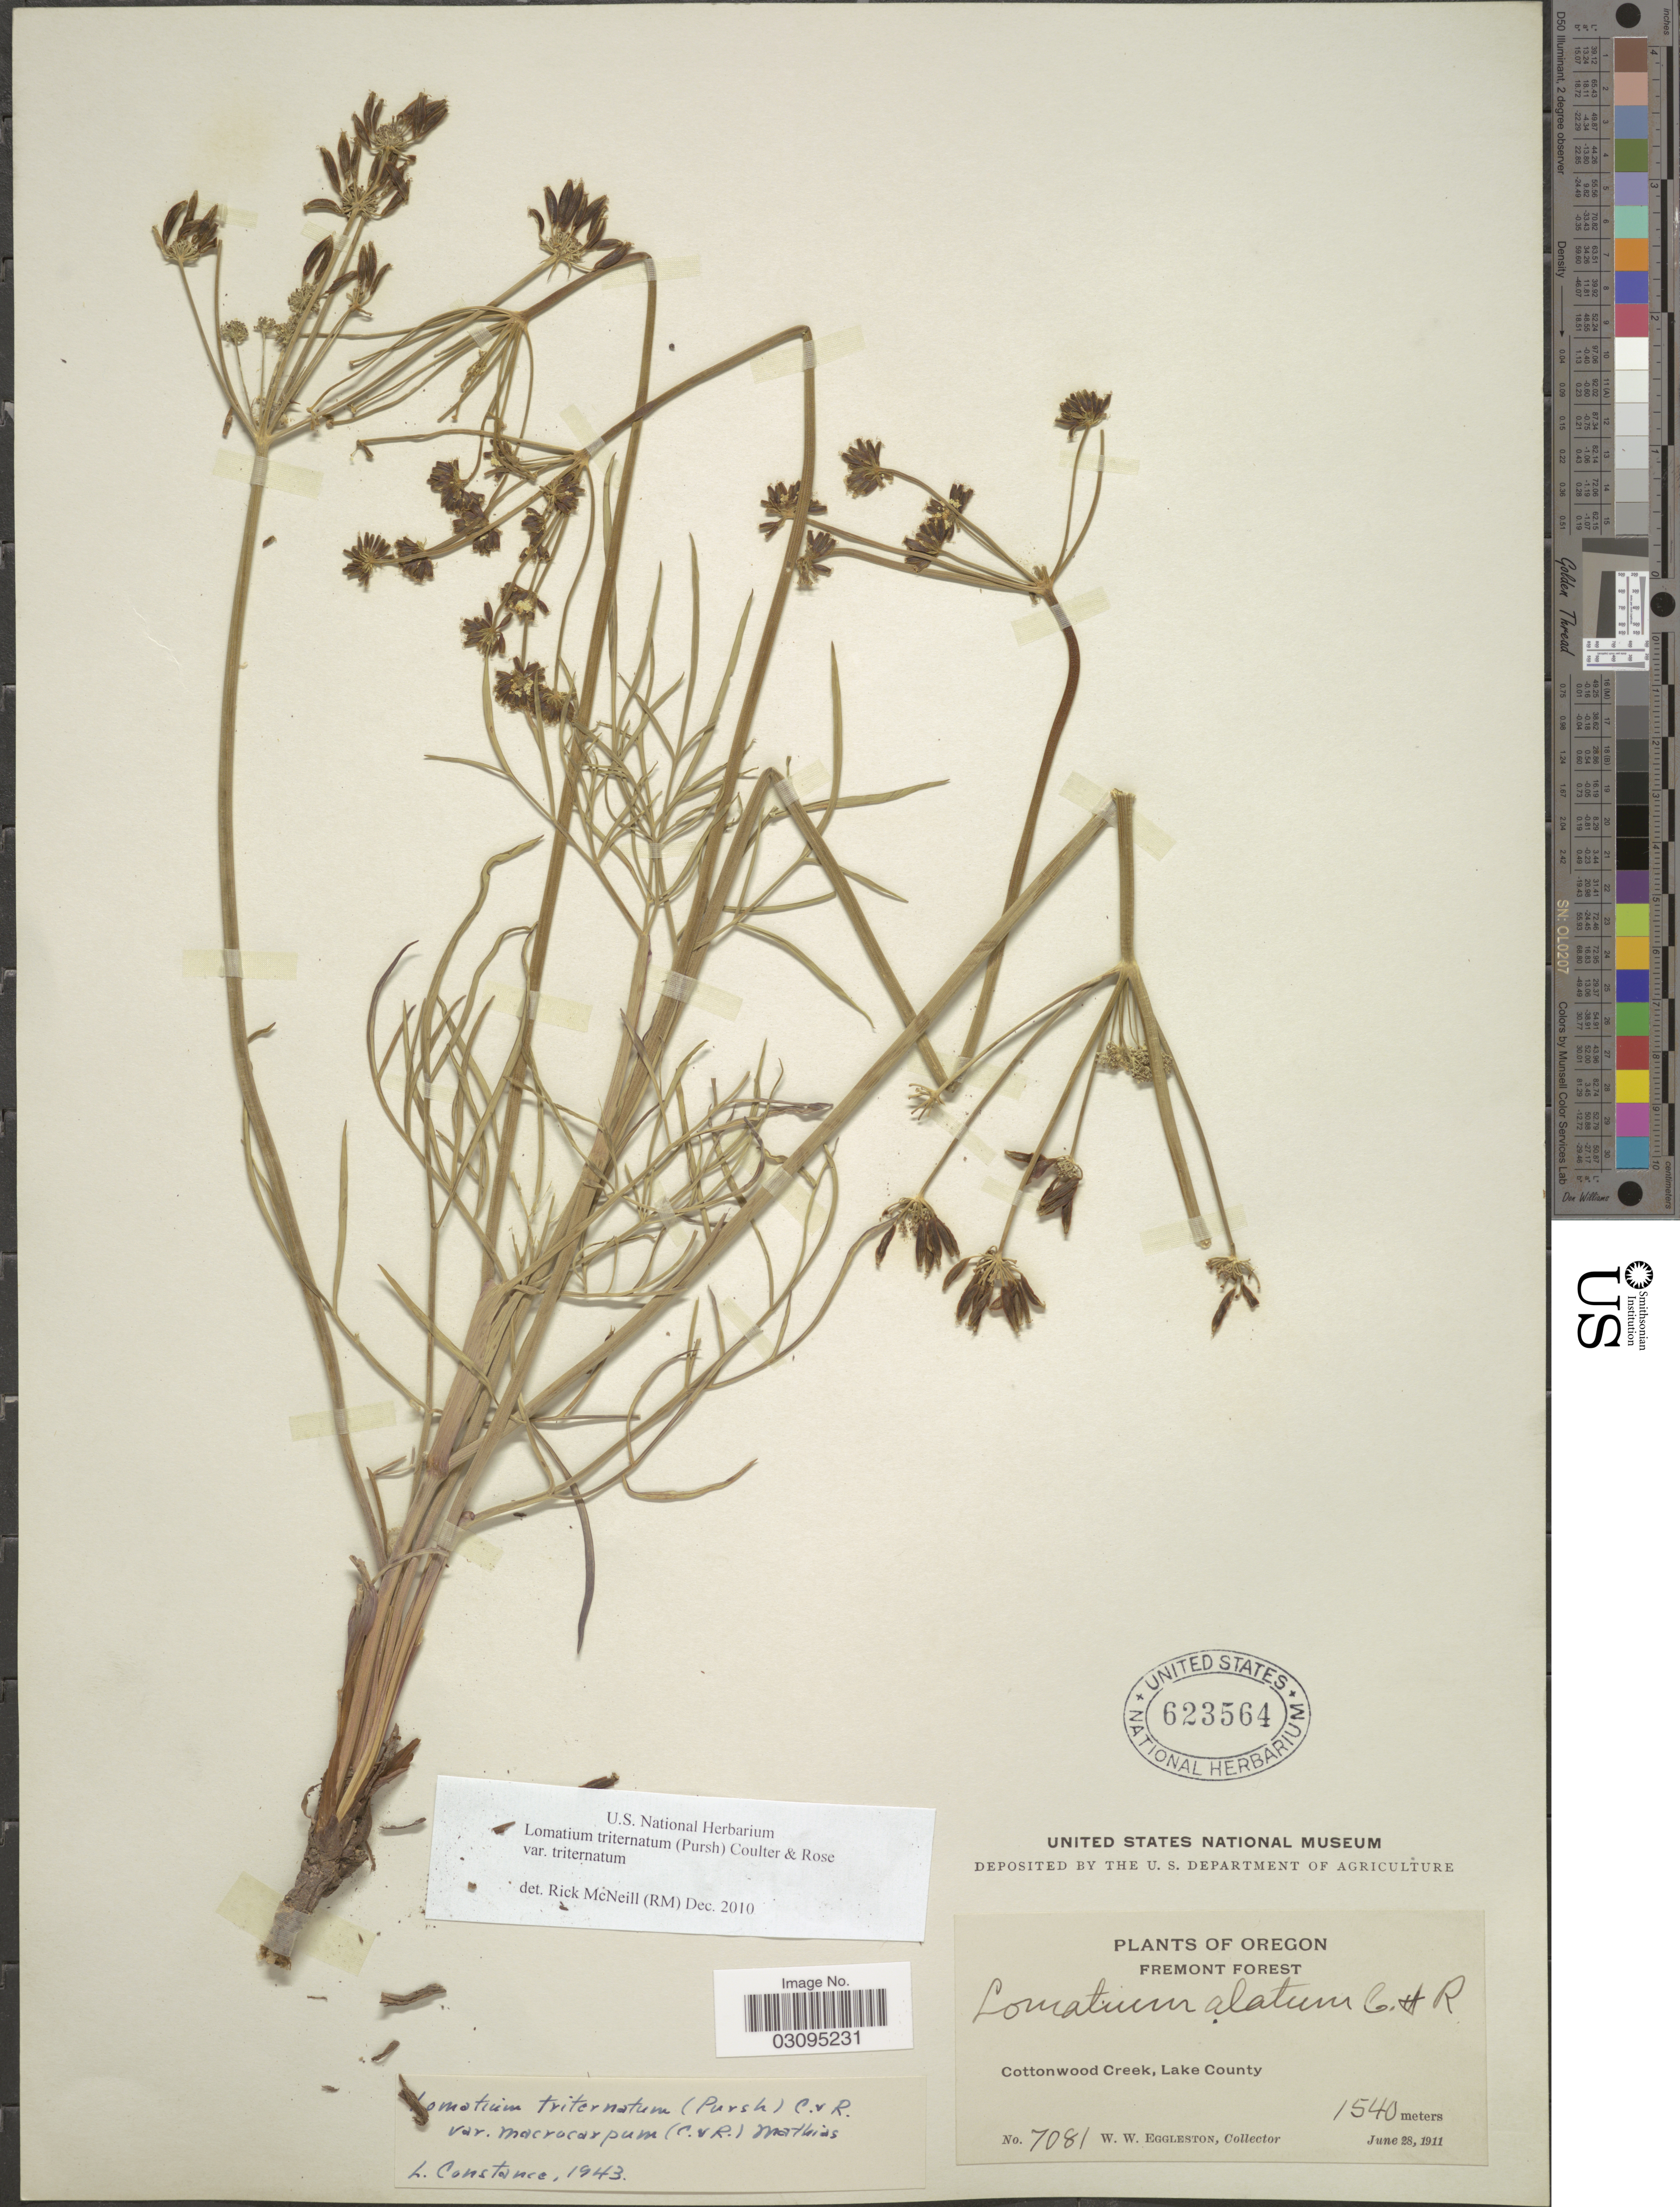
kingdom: Plantae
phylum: Tracheophyta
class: Magnoliopsida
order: Apiales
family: Apiaceae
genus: Lomatium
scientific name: Lomatium triternatum var. triternatum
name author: (Pursh) J.M. Coult. & Rose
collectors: W. W. Eggleston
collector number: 7081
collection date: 1911-06-28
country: United States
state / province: Oregon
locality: Fremont Forest, Cottonwood Creek, Lake County.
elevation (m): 1540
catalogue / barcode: US 623564